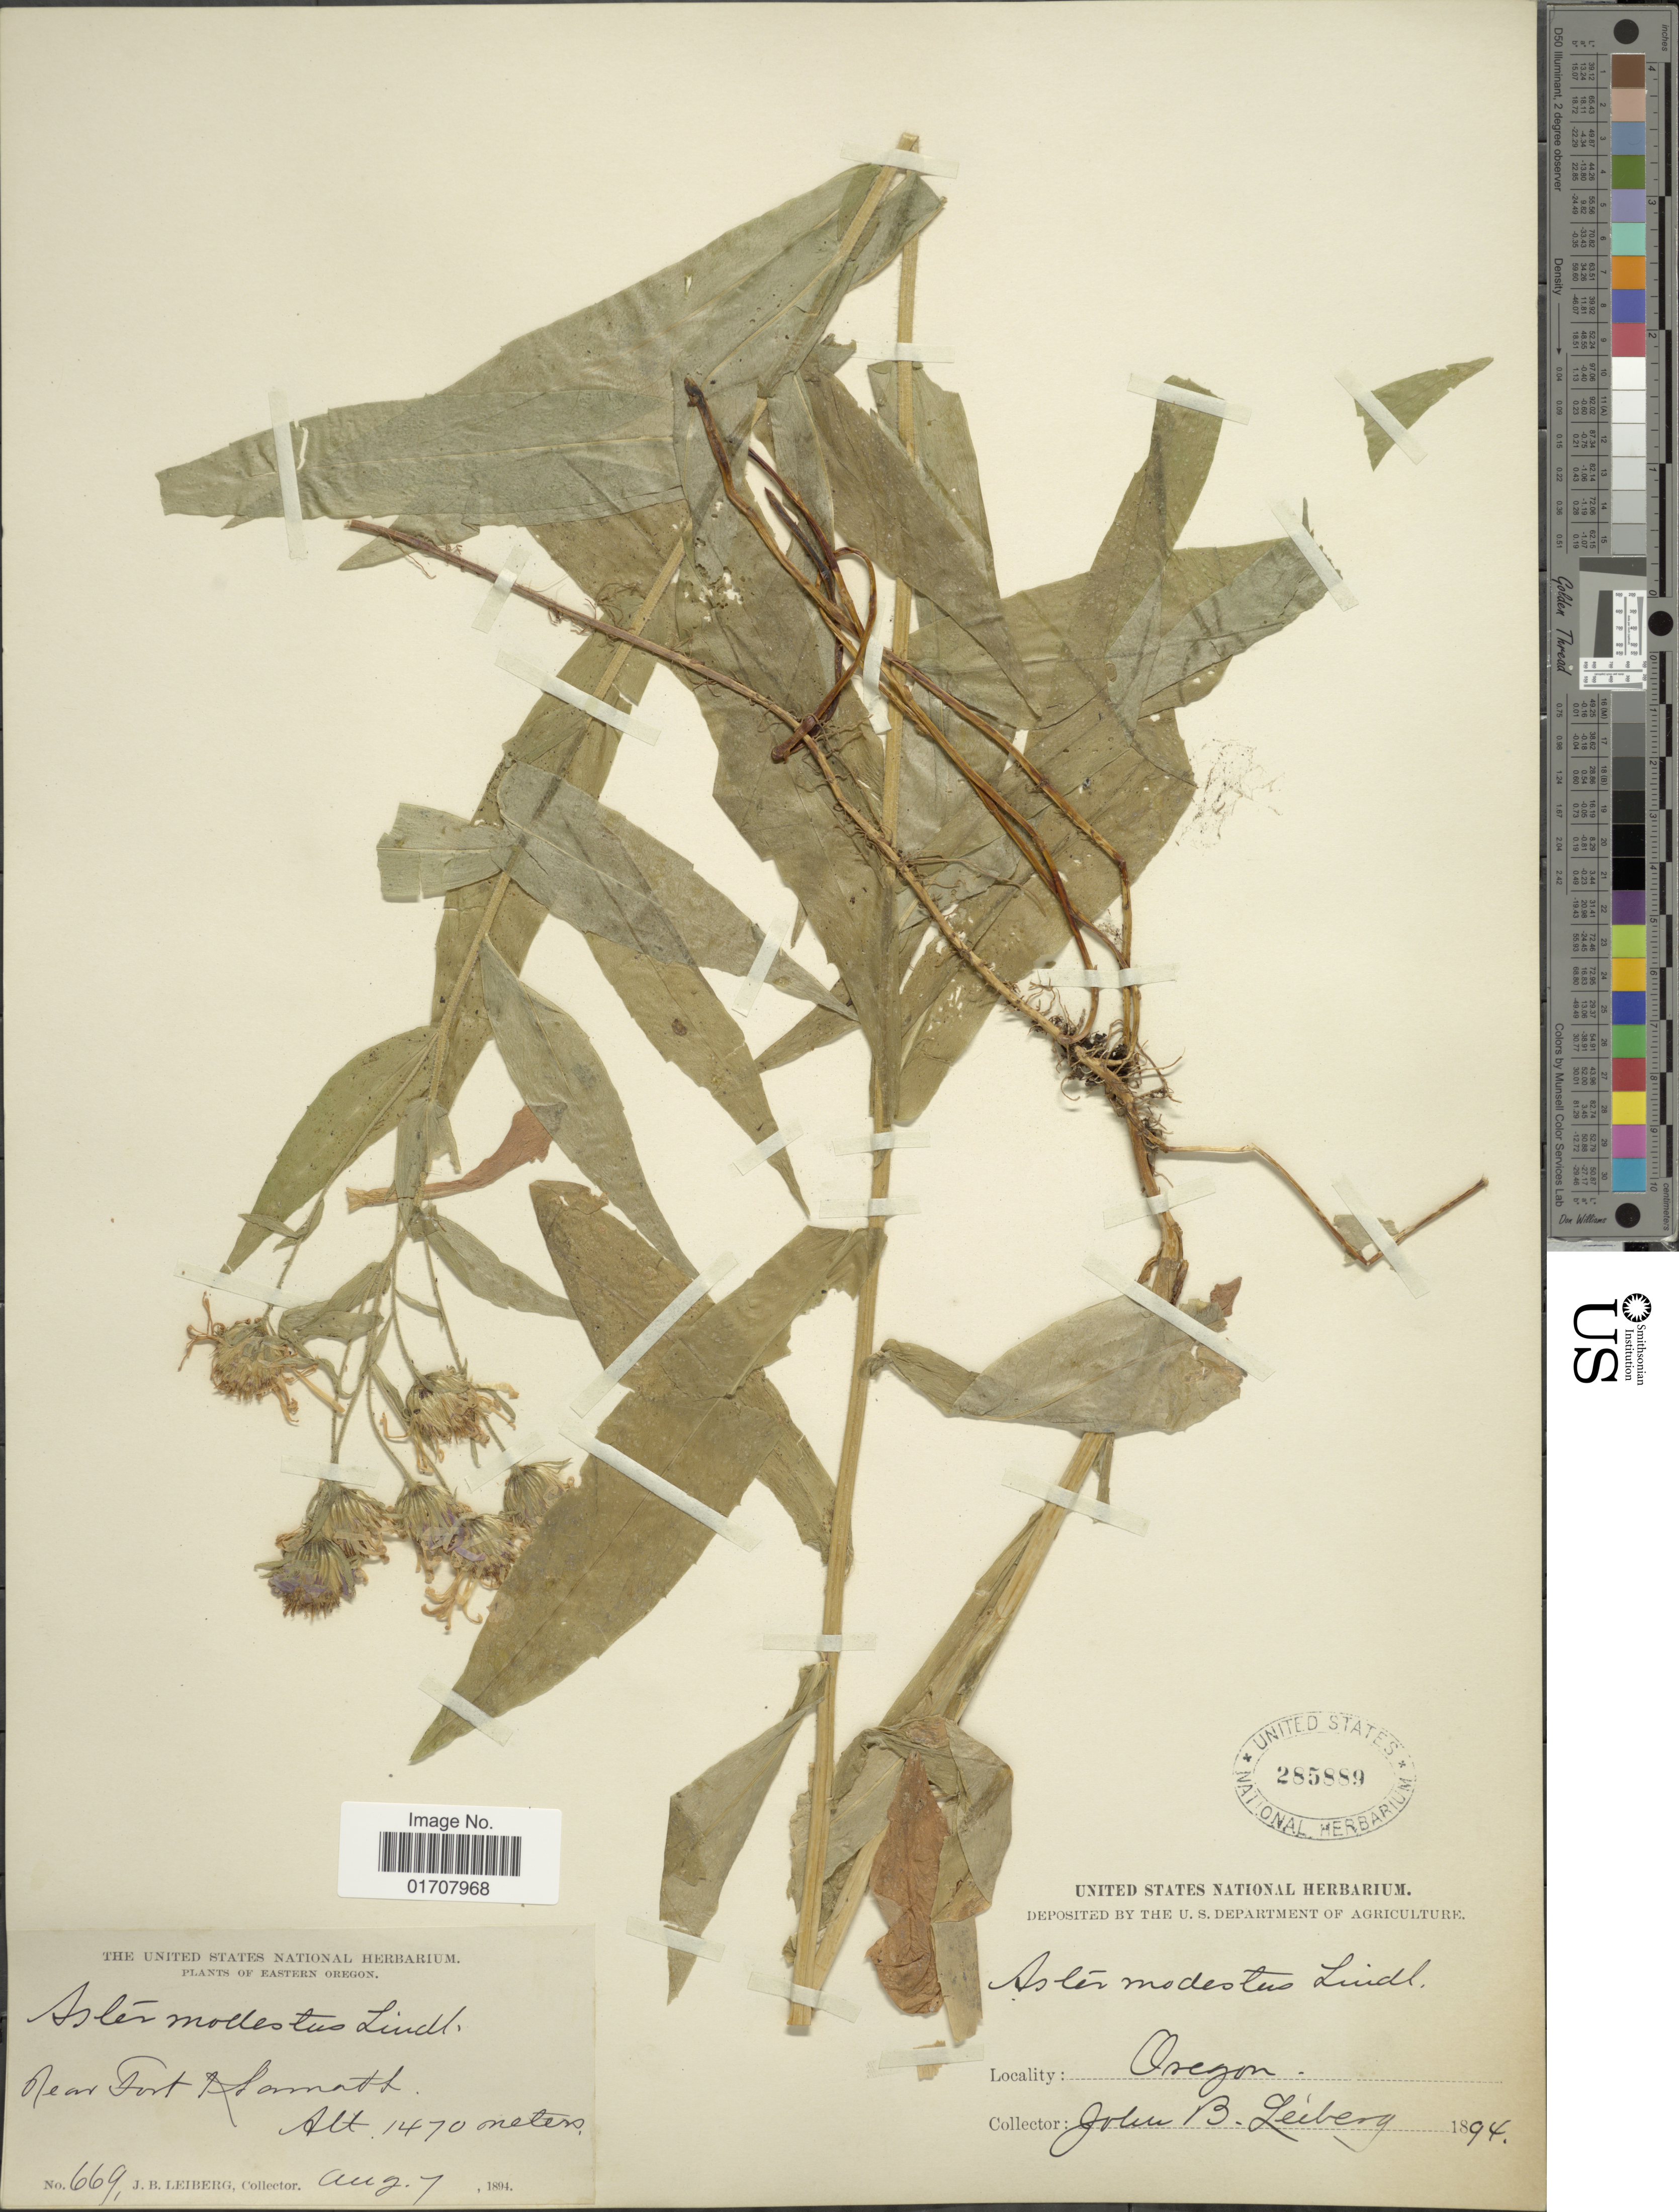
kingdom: Plantae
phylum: Tracheophyta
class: Magnoliopsida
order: Asterales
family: Asteraceae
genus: Canadanthus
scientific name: Canadanthus modestus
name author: (Lindl.) G.L. Nesom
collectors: J. Leiberg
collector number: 669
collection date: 1894-08-07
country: United States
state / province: Oregon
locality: Near Fort Hormath, Eastern Oregon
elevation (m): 1470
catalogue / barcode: US 285889